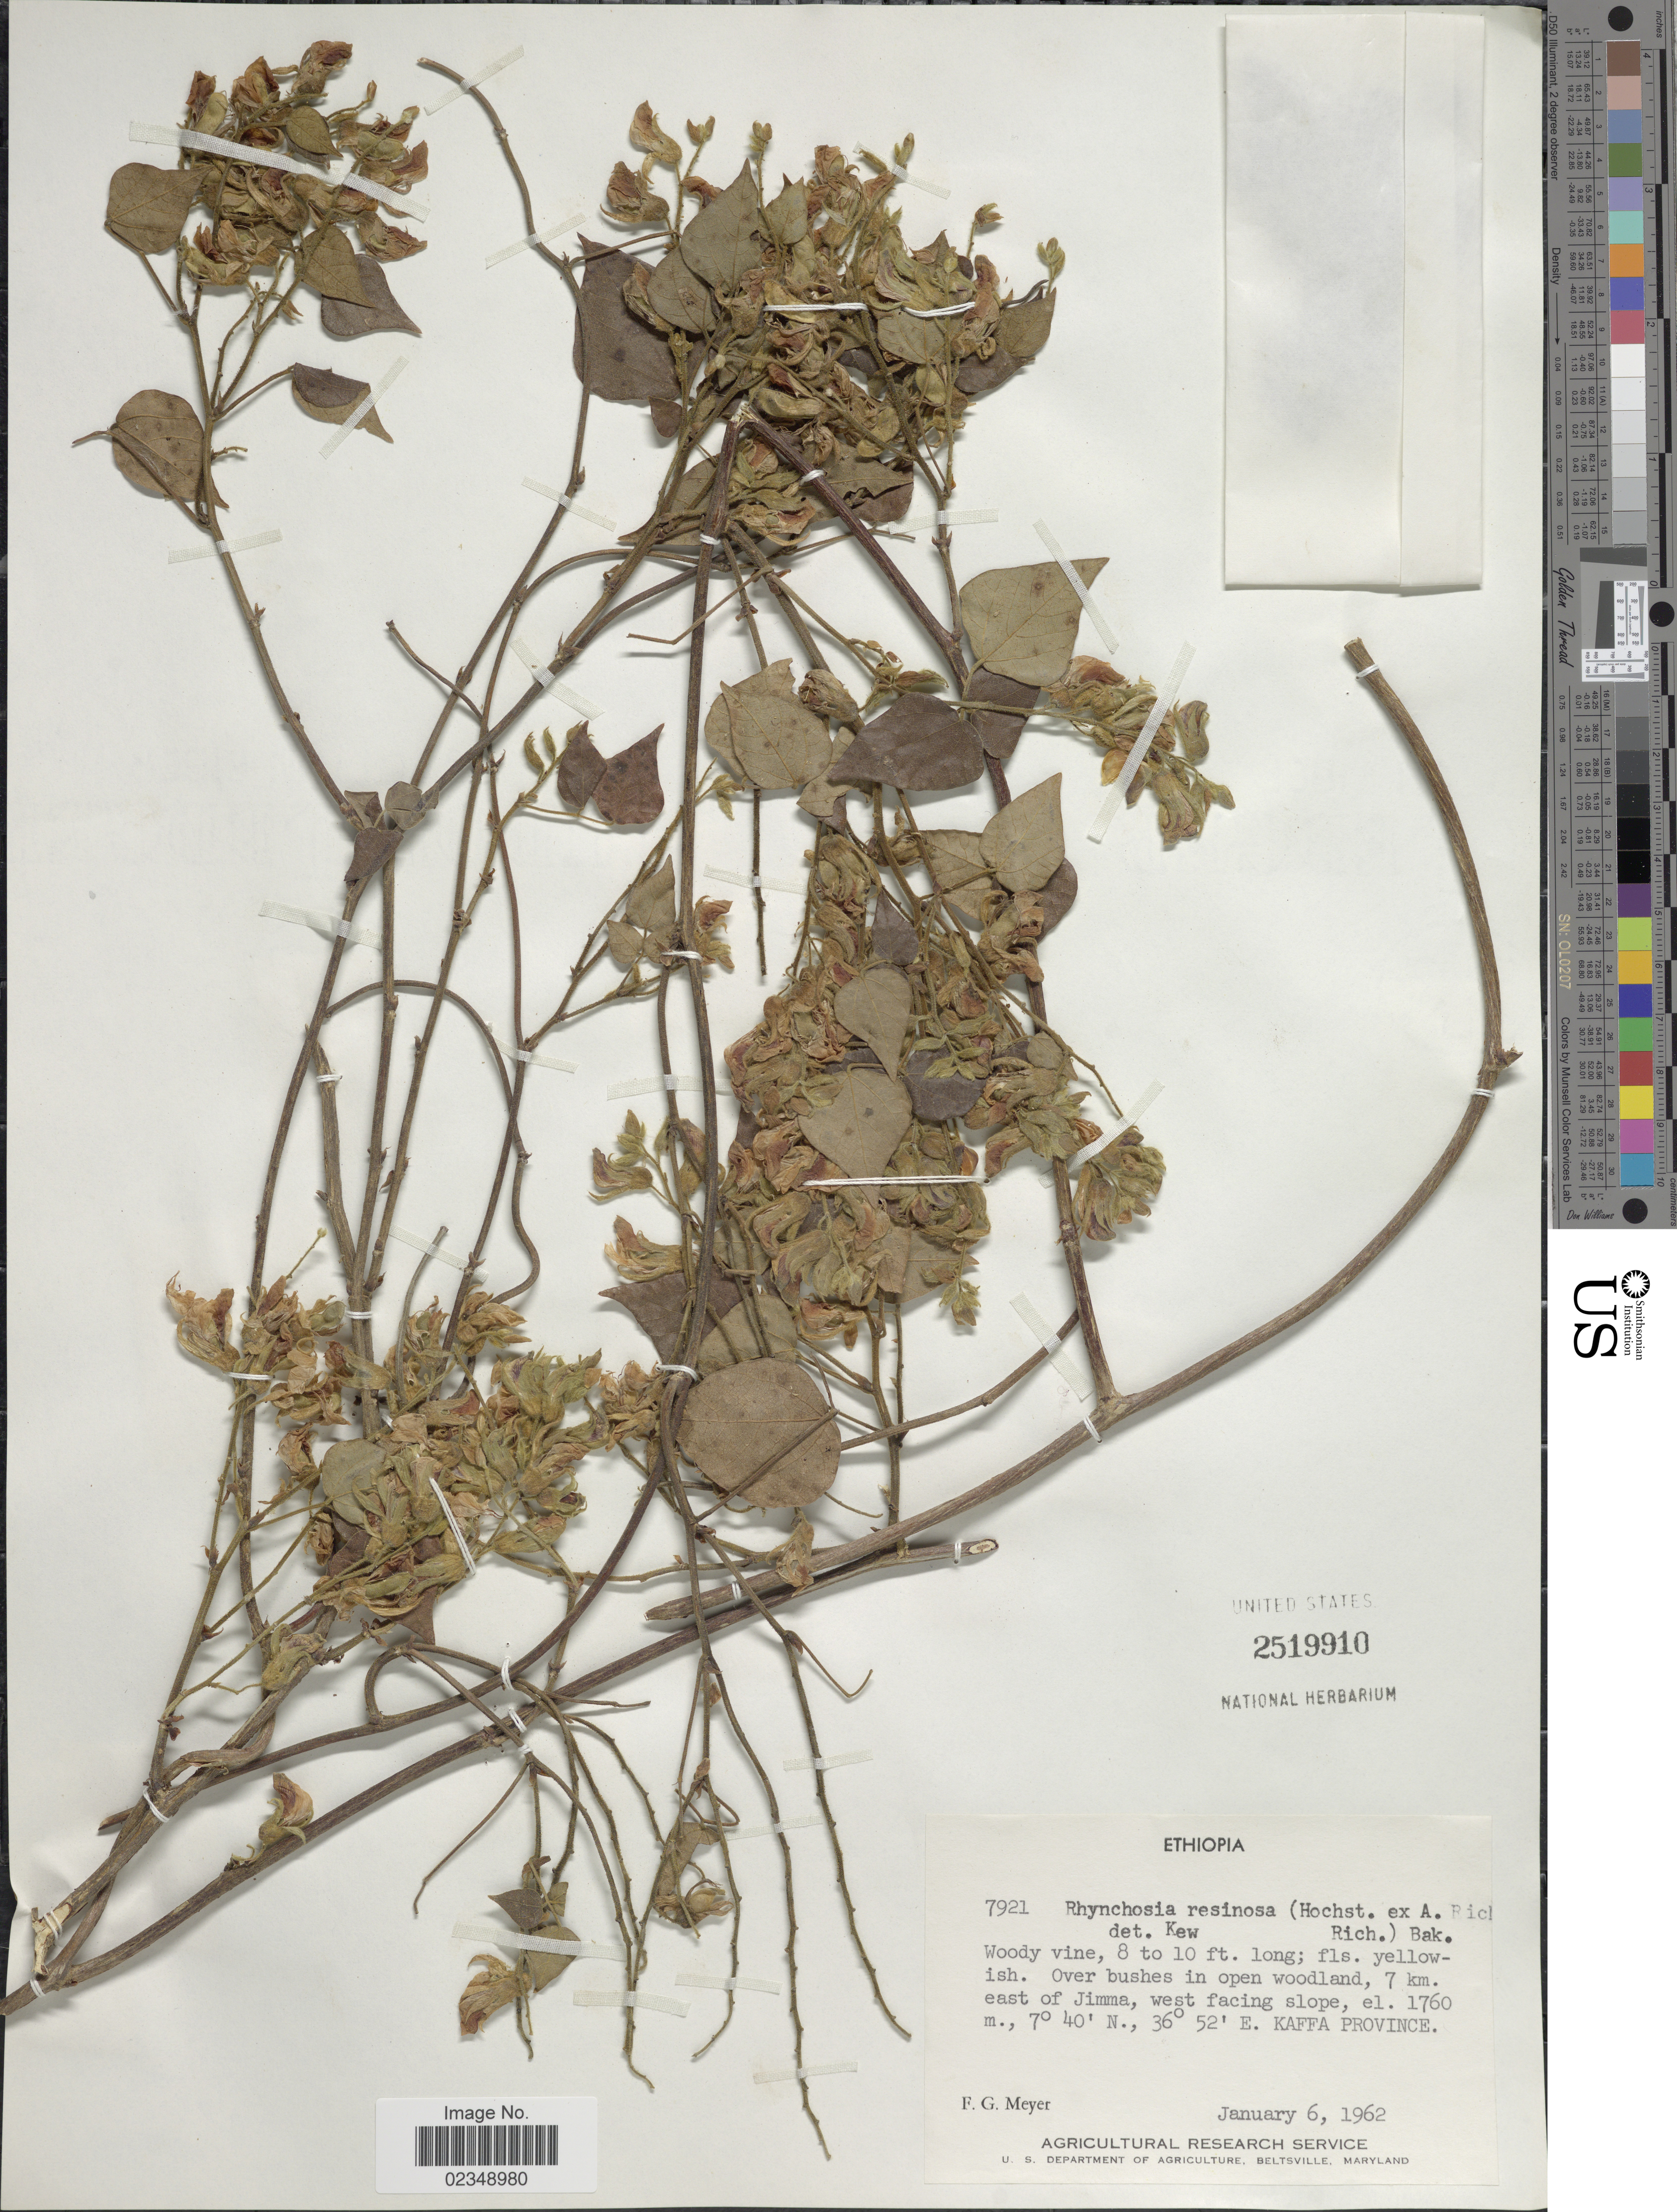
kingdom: Plantae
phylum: Tracheophyta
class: Magnoliopsida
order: Fabales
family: Fabaceae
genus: Rhynchosia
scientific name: Rhynchosia resinosa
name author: (Hochst. ex A. Rich.) Baker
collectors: F. G. Meyer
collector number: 7921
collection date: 1962-01-06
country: Ethiopia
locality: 7 km. east of Jimma, west facing slope, E. Kaffa Province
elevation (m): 1760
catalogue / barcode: US 2519910